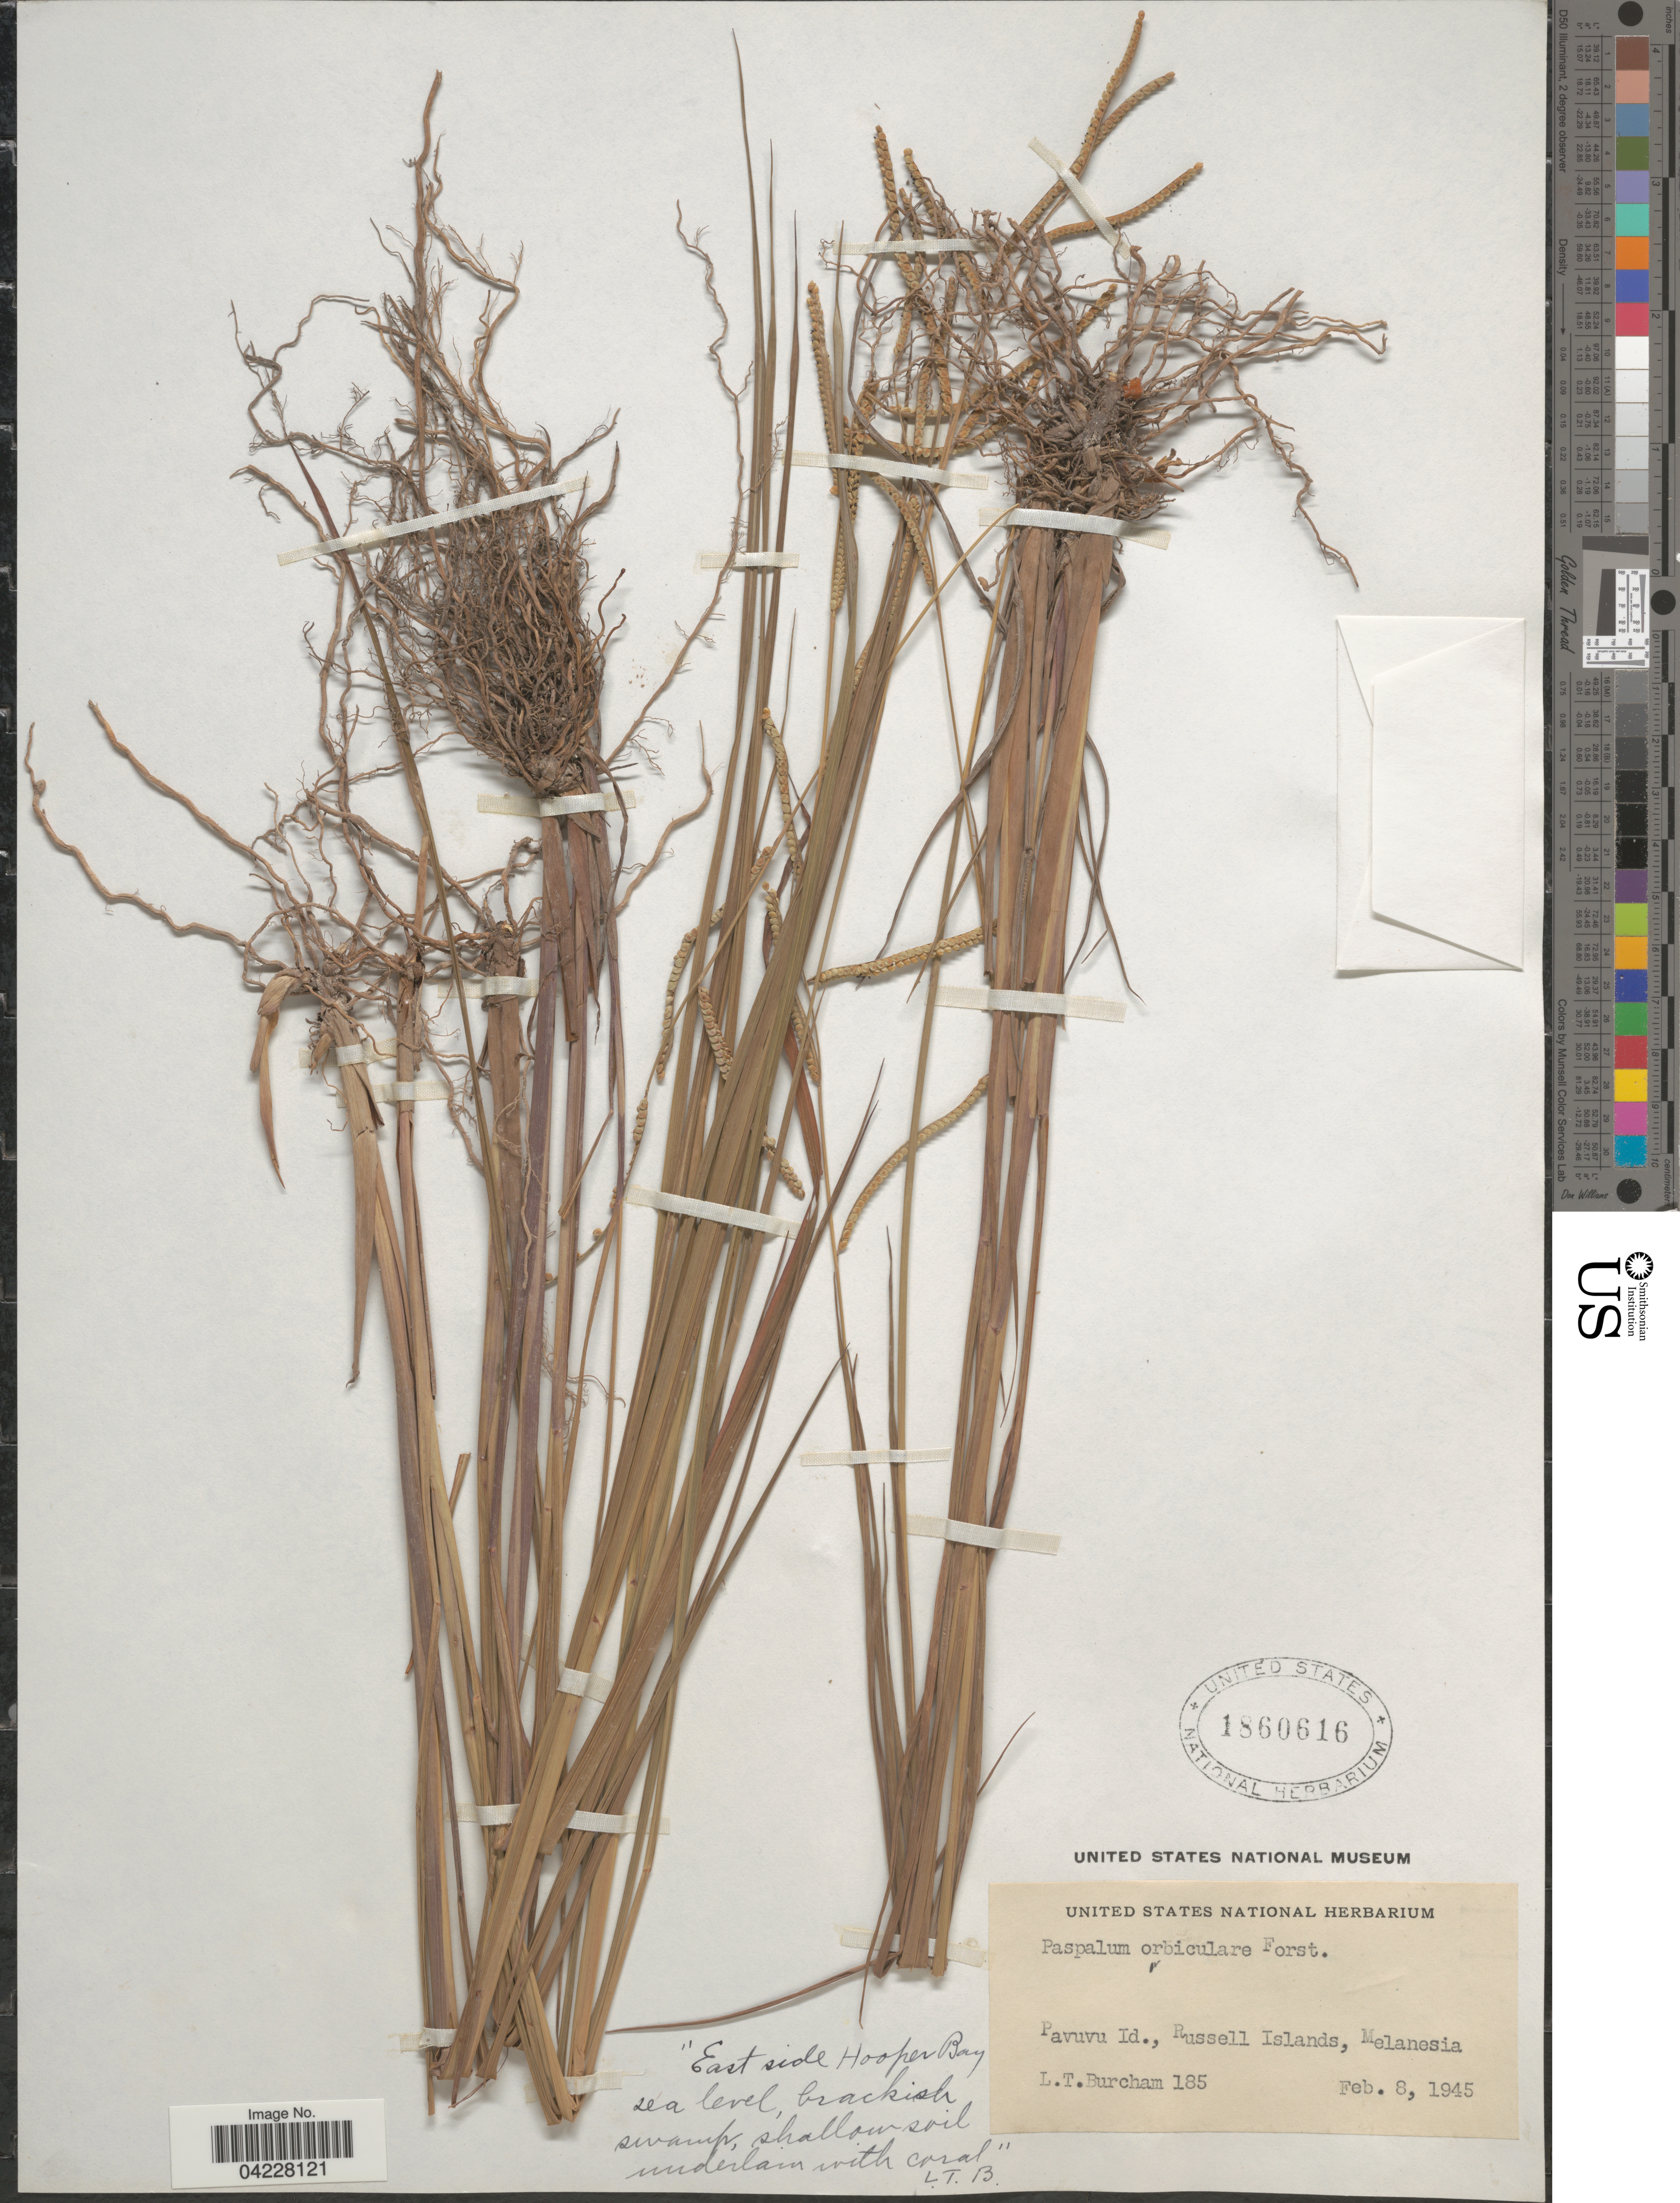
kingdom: Plantae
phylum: Tracheophyta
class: Liliopsida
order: Poales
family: Poaceae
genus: Paspalum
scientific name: Paspalum orbiculare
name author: G. Forst.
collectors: L. Burcham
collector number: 185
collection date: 1945-02-08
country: Solomon Islands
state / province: Solomon Islands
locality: East side Hooper Bay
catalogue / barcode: US 1860616